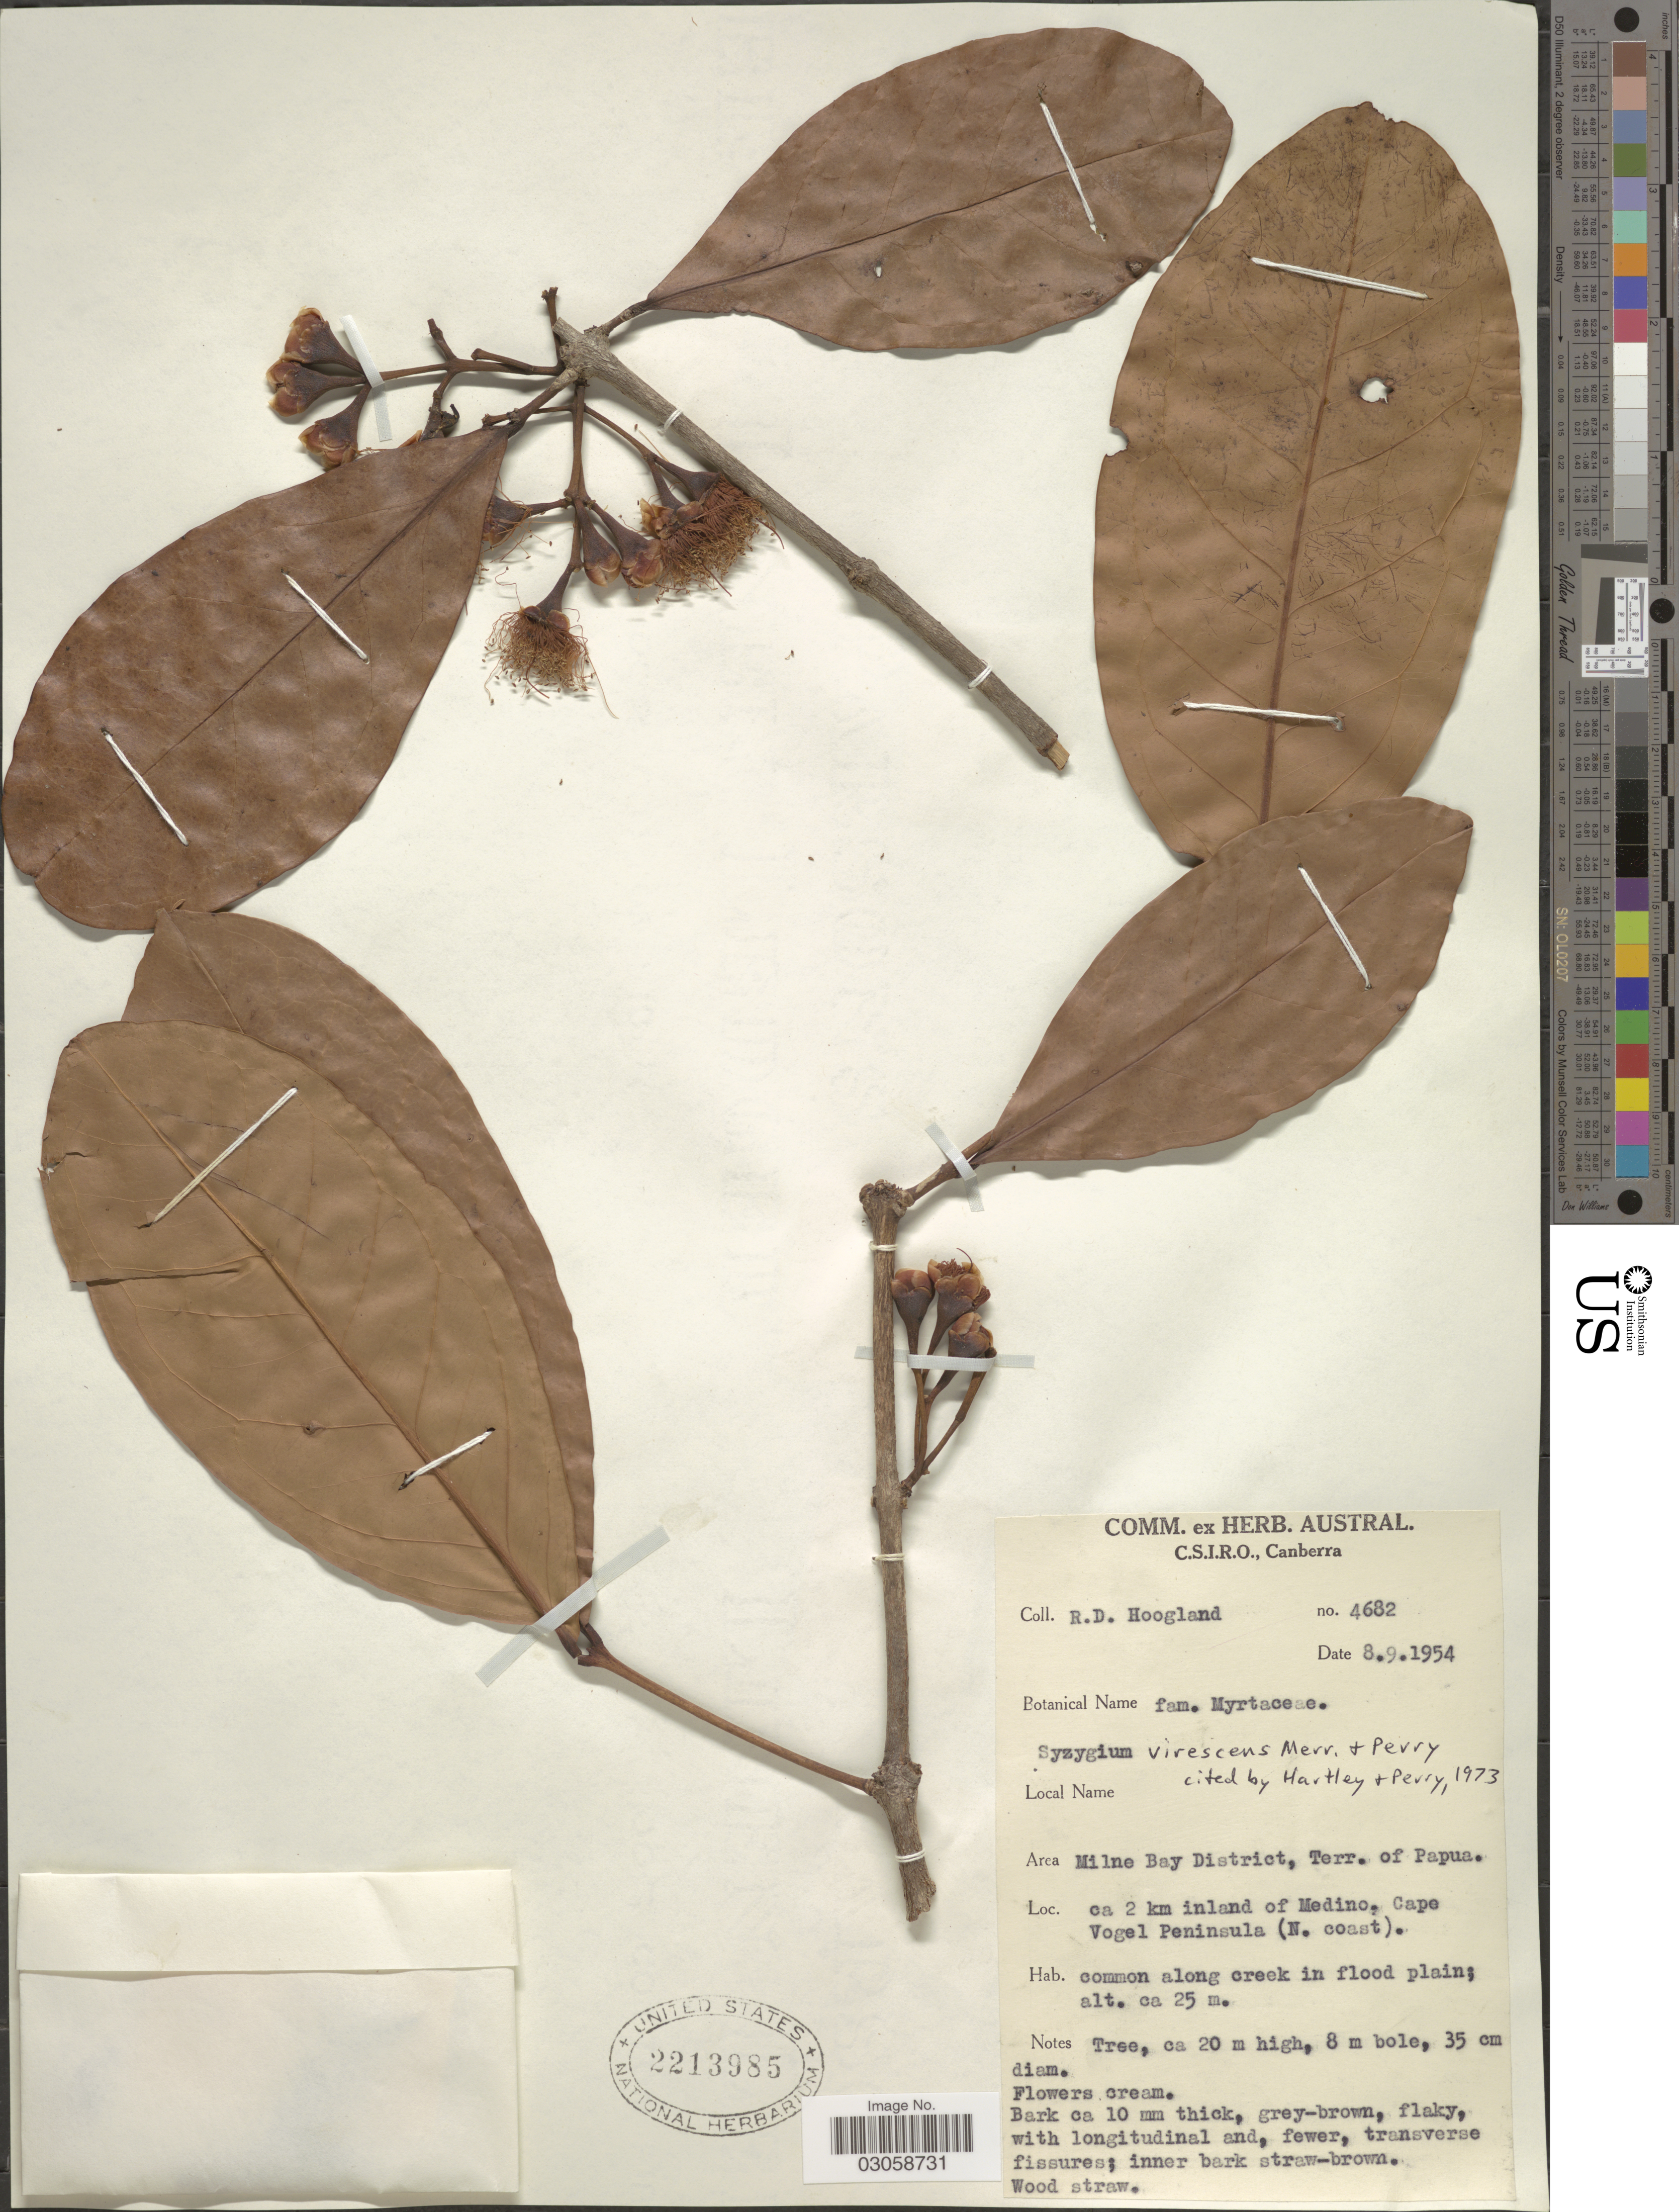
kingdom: Plantae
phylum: Tracheophyta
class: Magnoliopsida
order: Myrtales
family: Myrtaceae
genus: Syzygium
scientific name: Syzygium virescens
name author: Merr. & L.M. Perry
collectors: R. D. Hoogland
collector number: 4682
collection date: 1954-09-08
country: Papua New Guinea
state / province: Milne Bay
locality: Area Milne Bay District, Terr. of Papua. Ca 2 km inland of Medino, Cape Vogel Peninsula (N. coast).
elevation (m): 25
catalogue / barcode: US 2213985